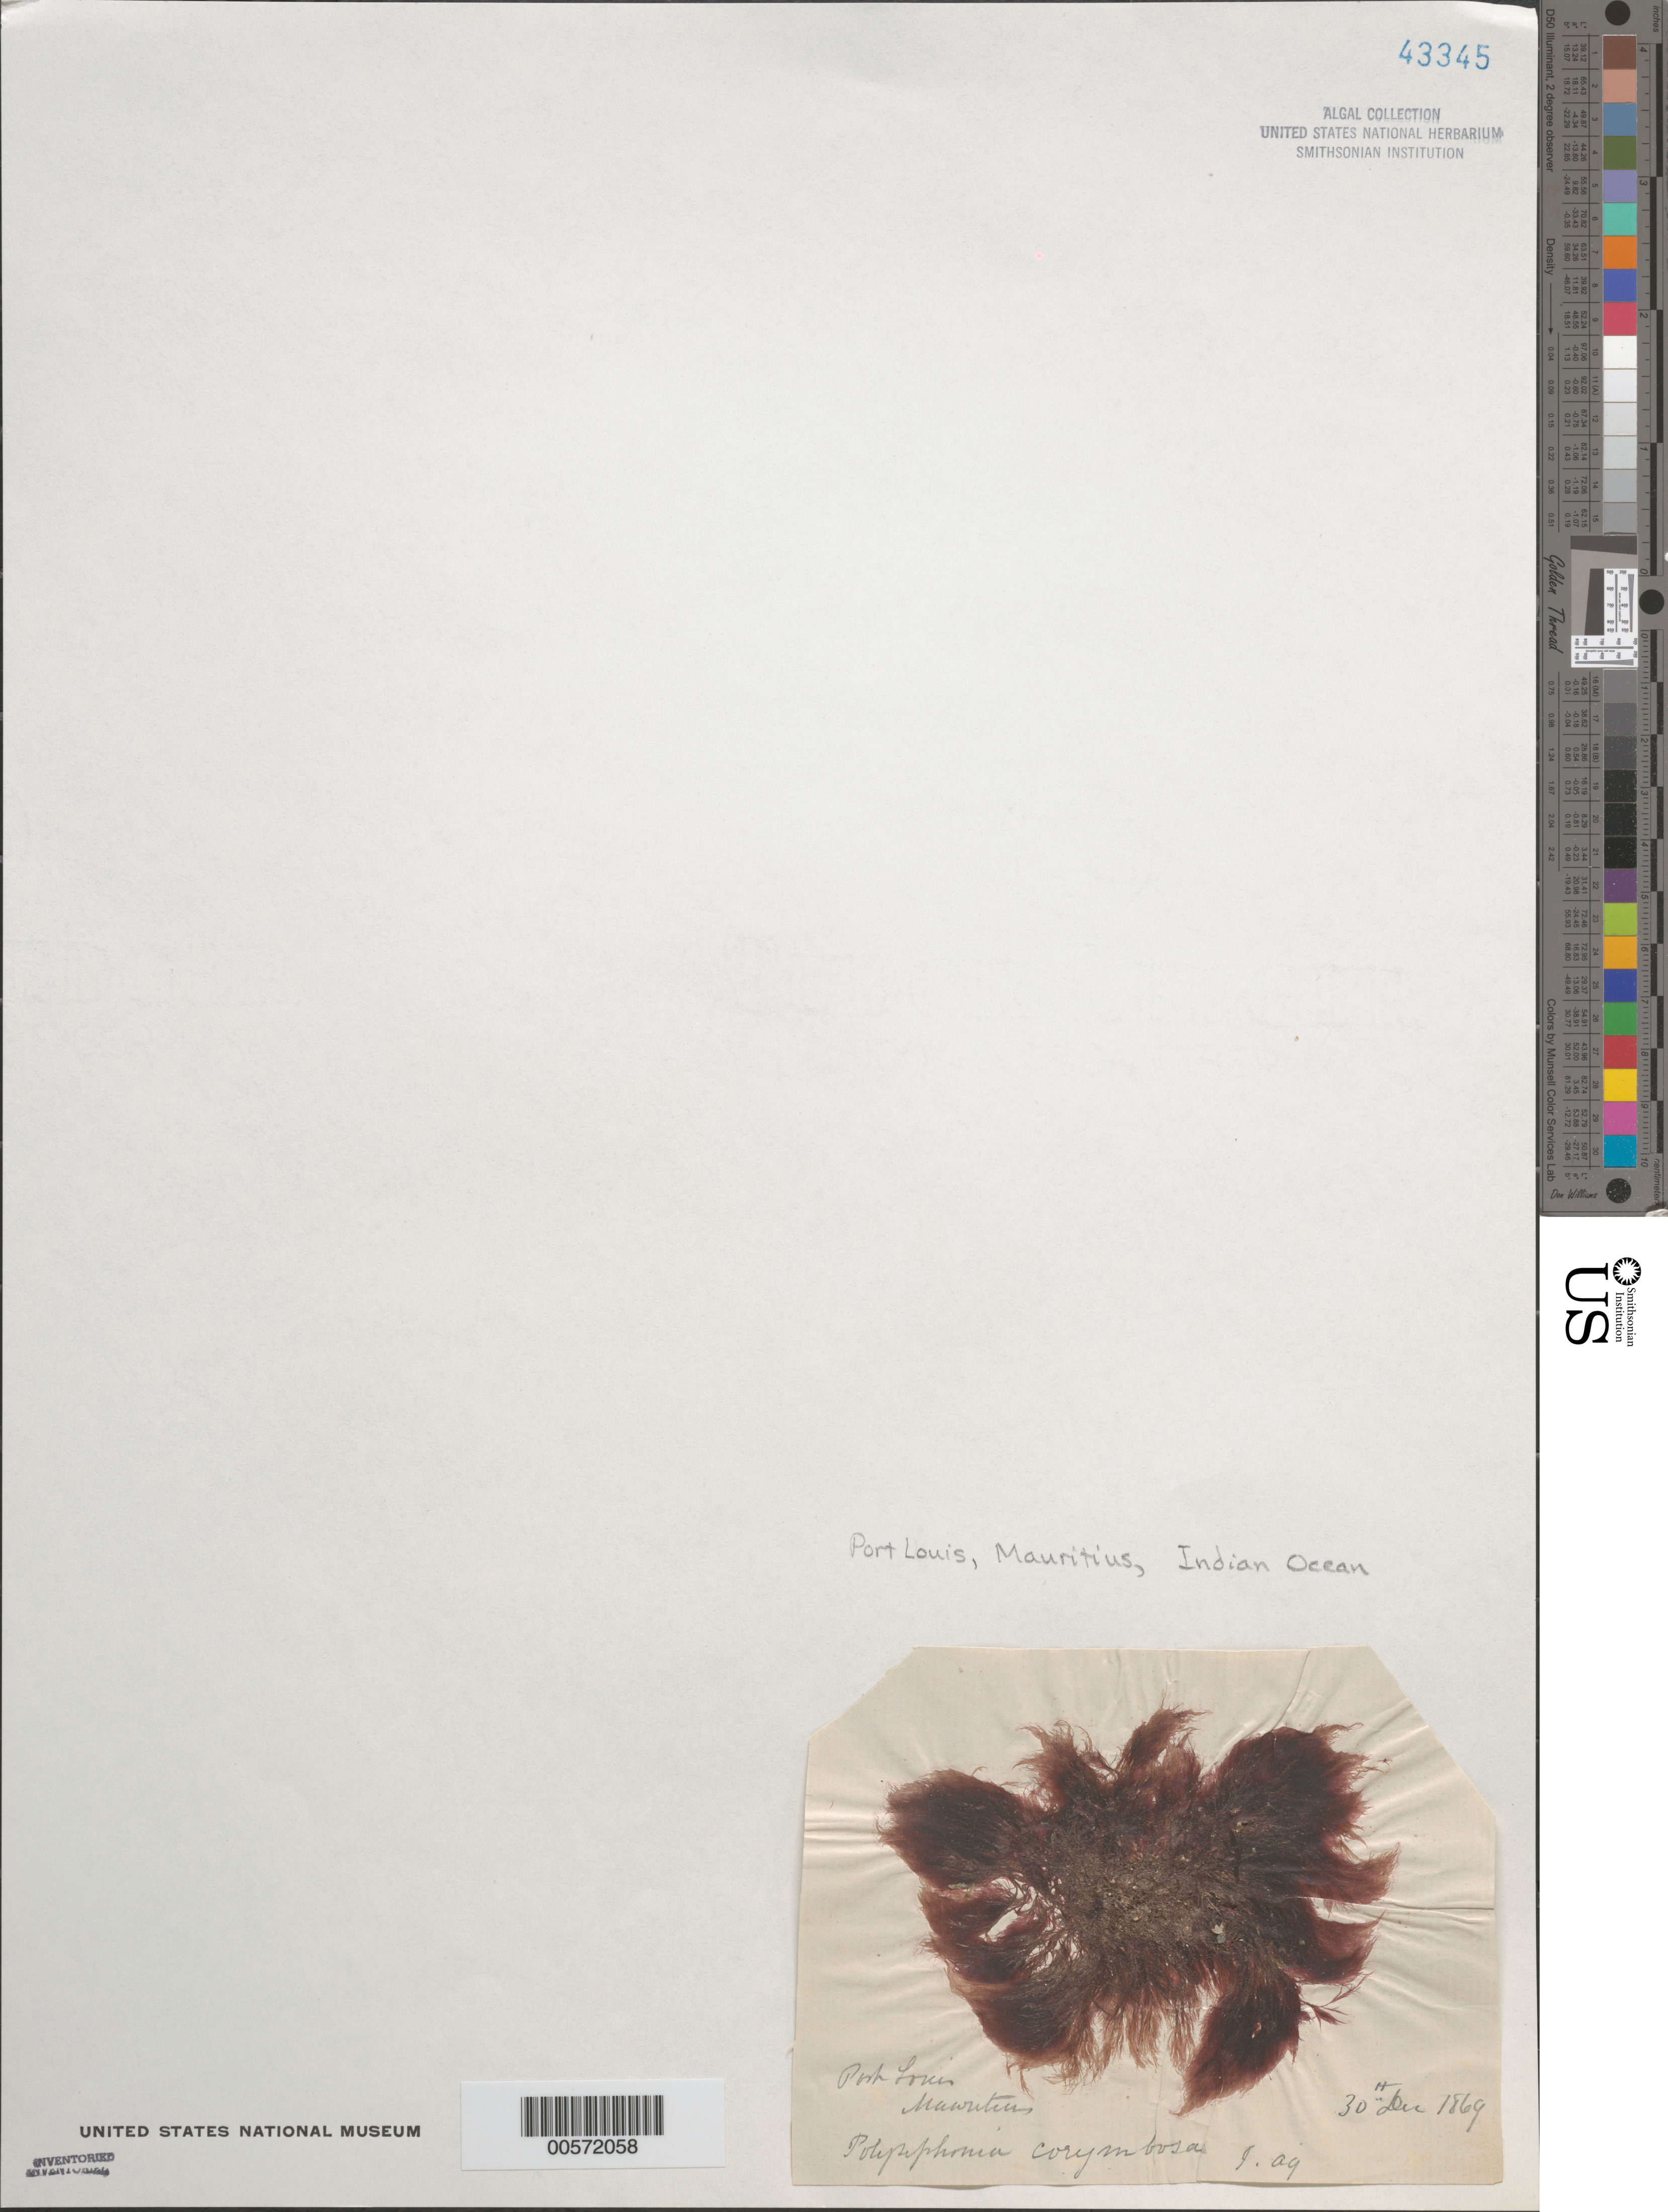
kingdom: Plantae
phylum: Rhodophyta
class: Florideophyceae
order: Ceramiales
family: Rhodomelaceae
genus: Polysiphonia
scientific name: Polysiphonia corymbosa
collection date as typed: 30 Dec 1869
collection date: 1869-12-30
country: Mauritius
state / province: Port Louis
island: Mauritius Island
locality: Port Louis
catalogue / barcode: US 43345